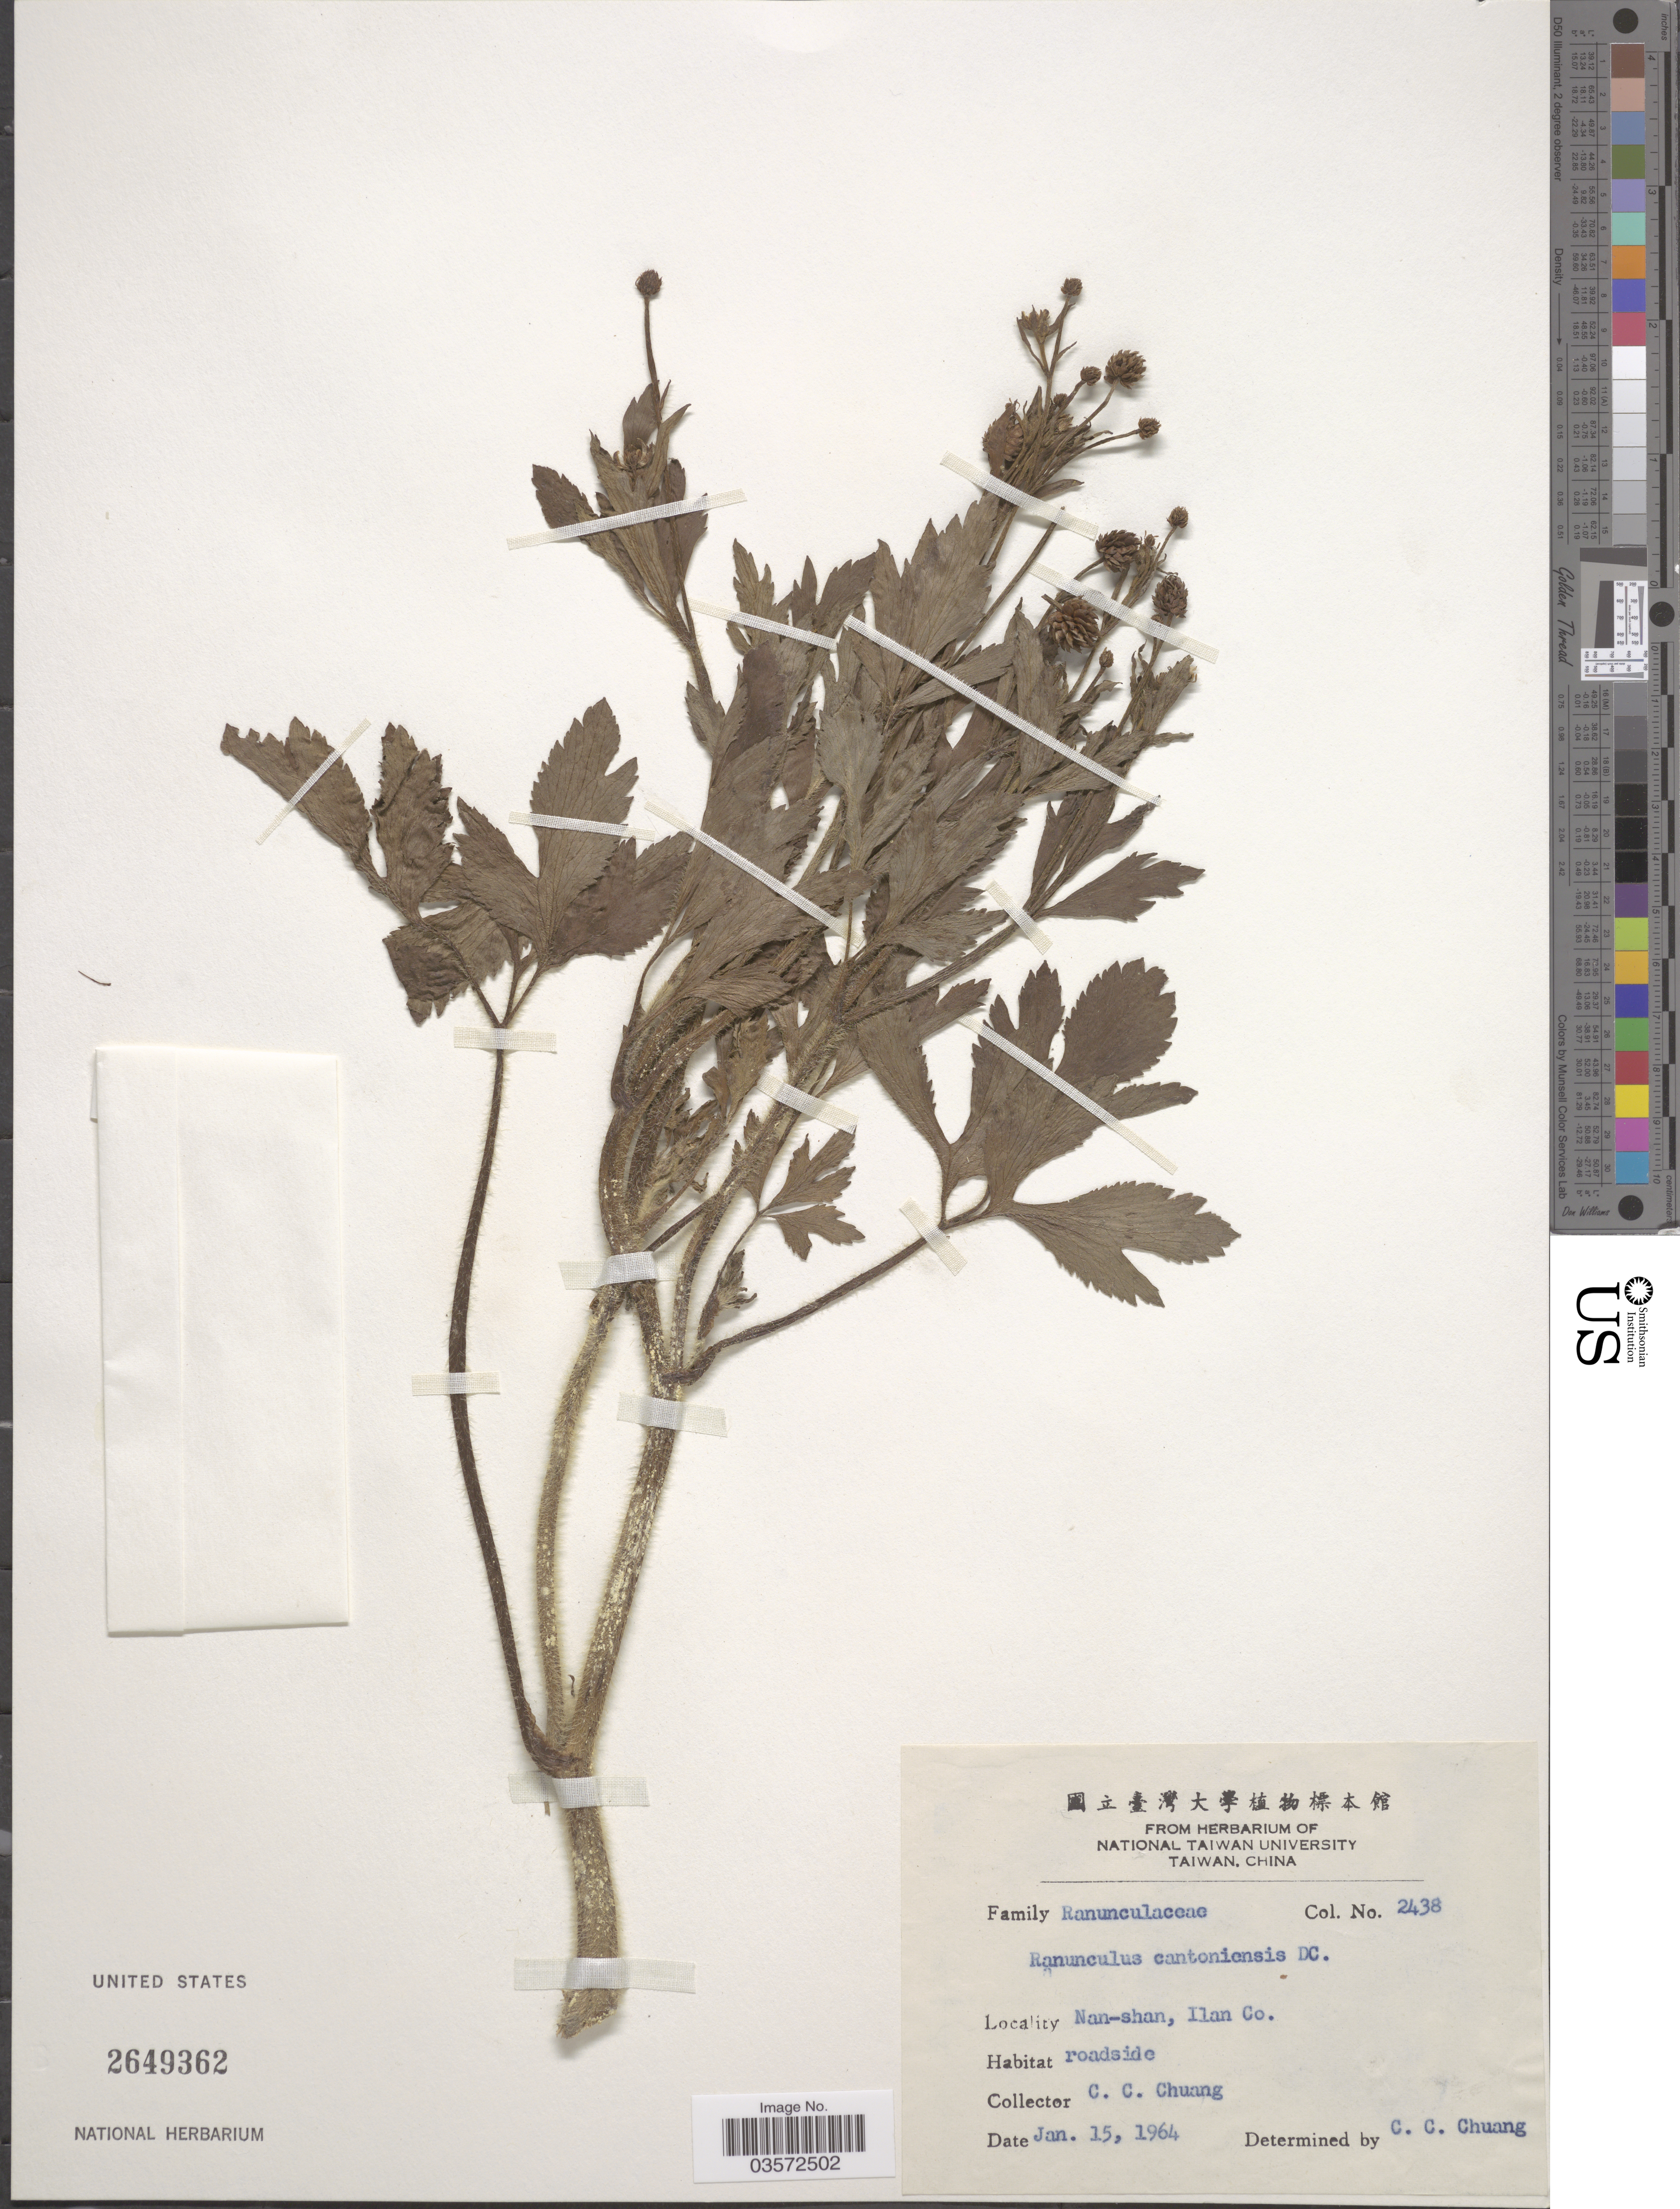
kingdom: Plantae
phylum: Tracheophyta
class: Magnoliopsida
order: Ranunculales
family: Ranunculaceae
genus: Ranunculus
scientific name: Ranunculus cantoniensis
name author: DC.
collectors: C. C. Chuang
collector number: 2438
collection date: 1964-01-15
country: Taiwan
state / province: Ilan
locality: Nan-shan, Ilan Co.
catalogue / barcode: US 2649362